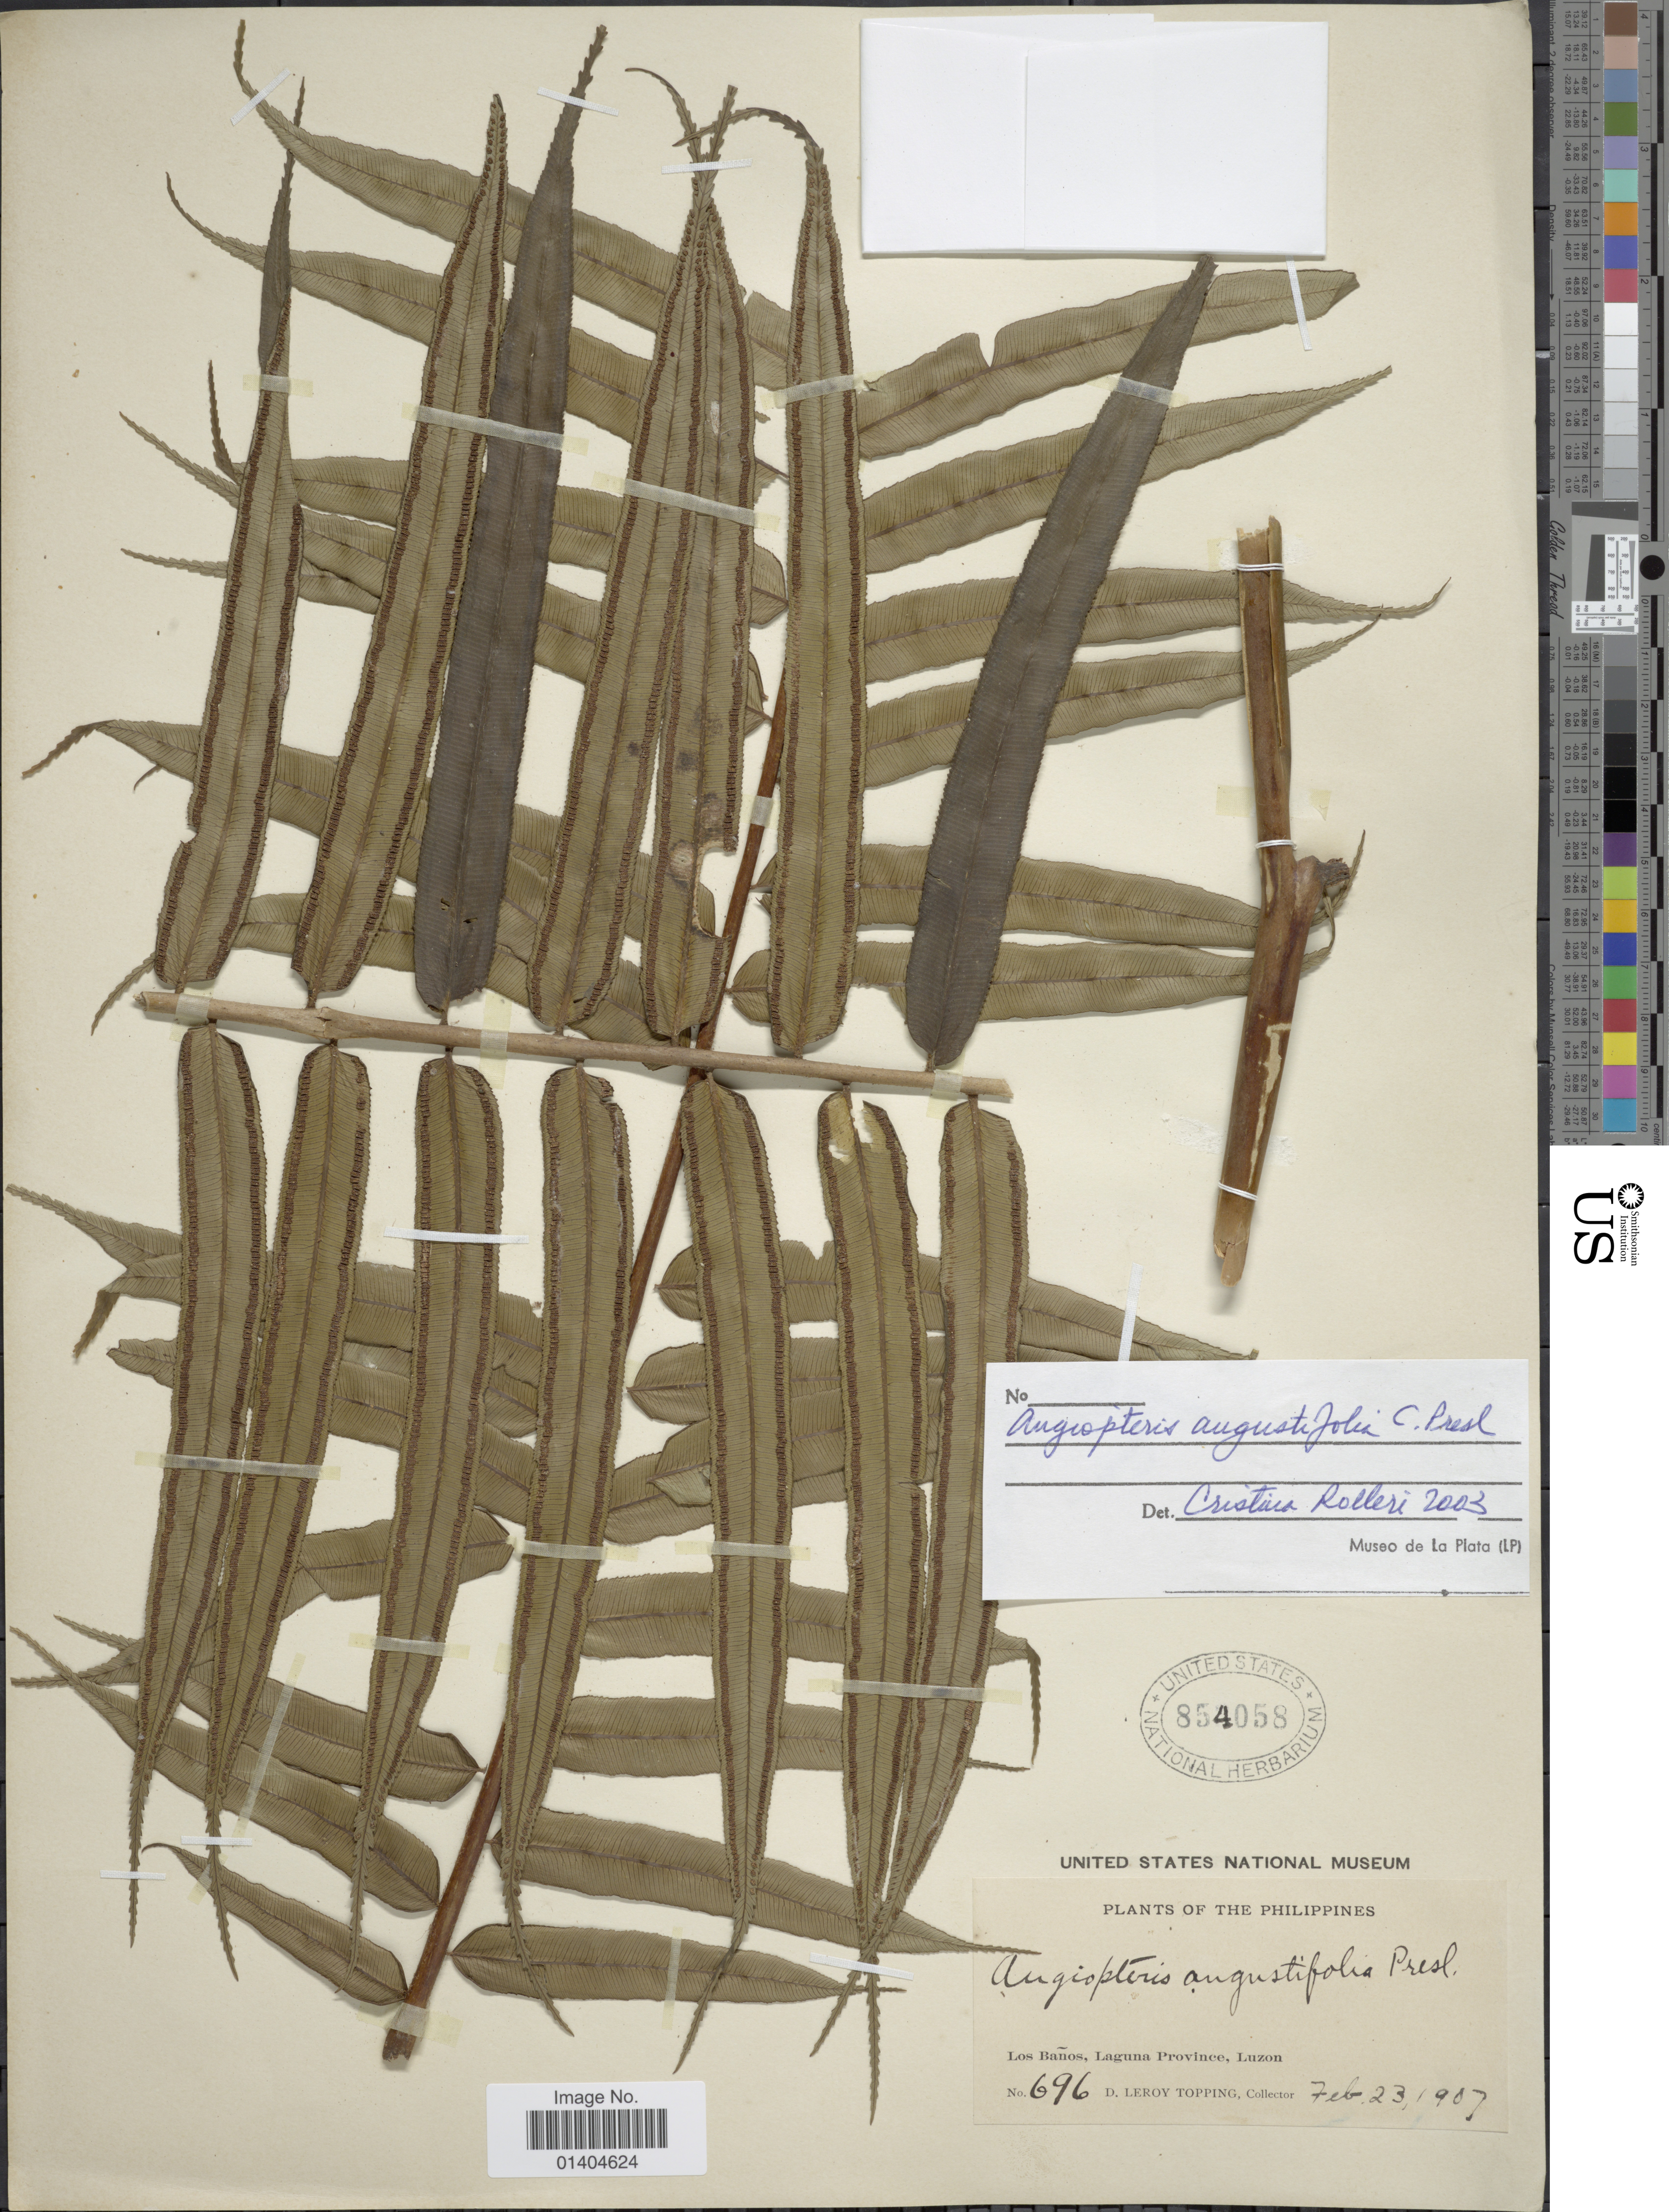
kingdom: Plantae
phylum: Tracheophyta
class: Polypodiopsida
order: Marattiales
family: Marattiaceae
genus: Angiopteris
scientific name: Angiopteris angustifolia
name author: C. Presl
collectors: D. L. Topping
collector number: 696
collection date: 1907-02-23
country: Philippines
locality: Los Banos, Laguna Province, Luzon.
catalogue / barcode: US 854058